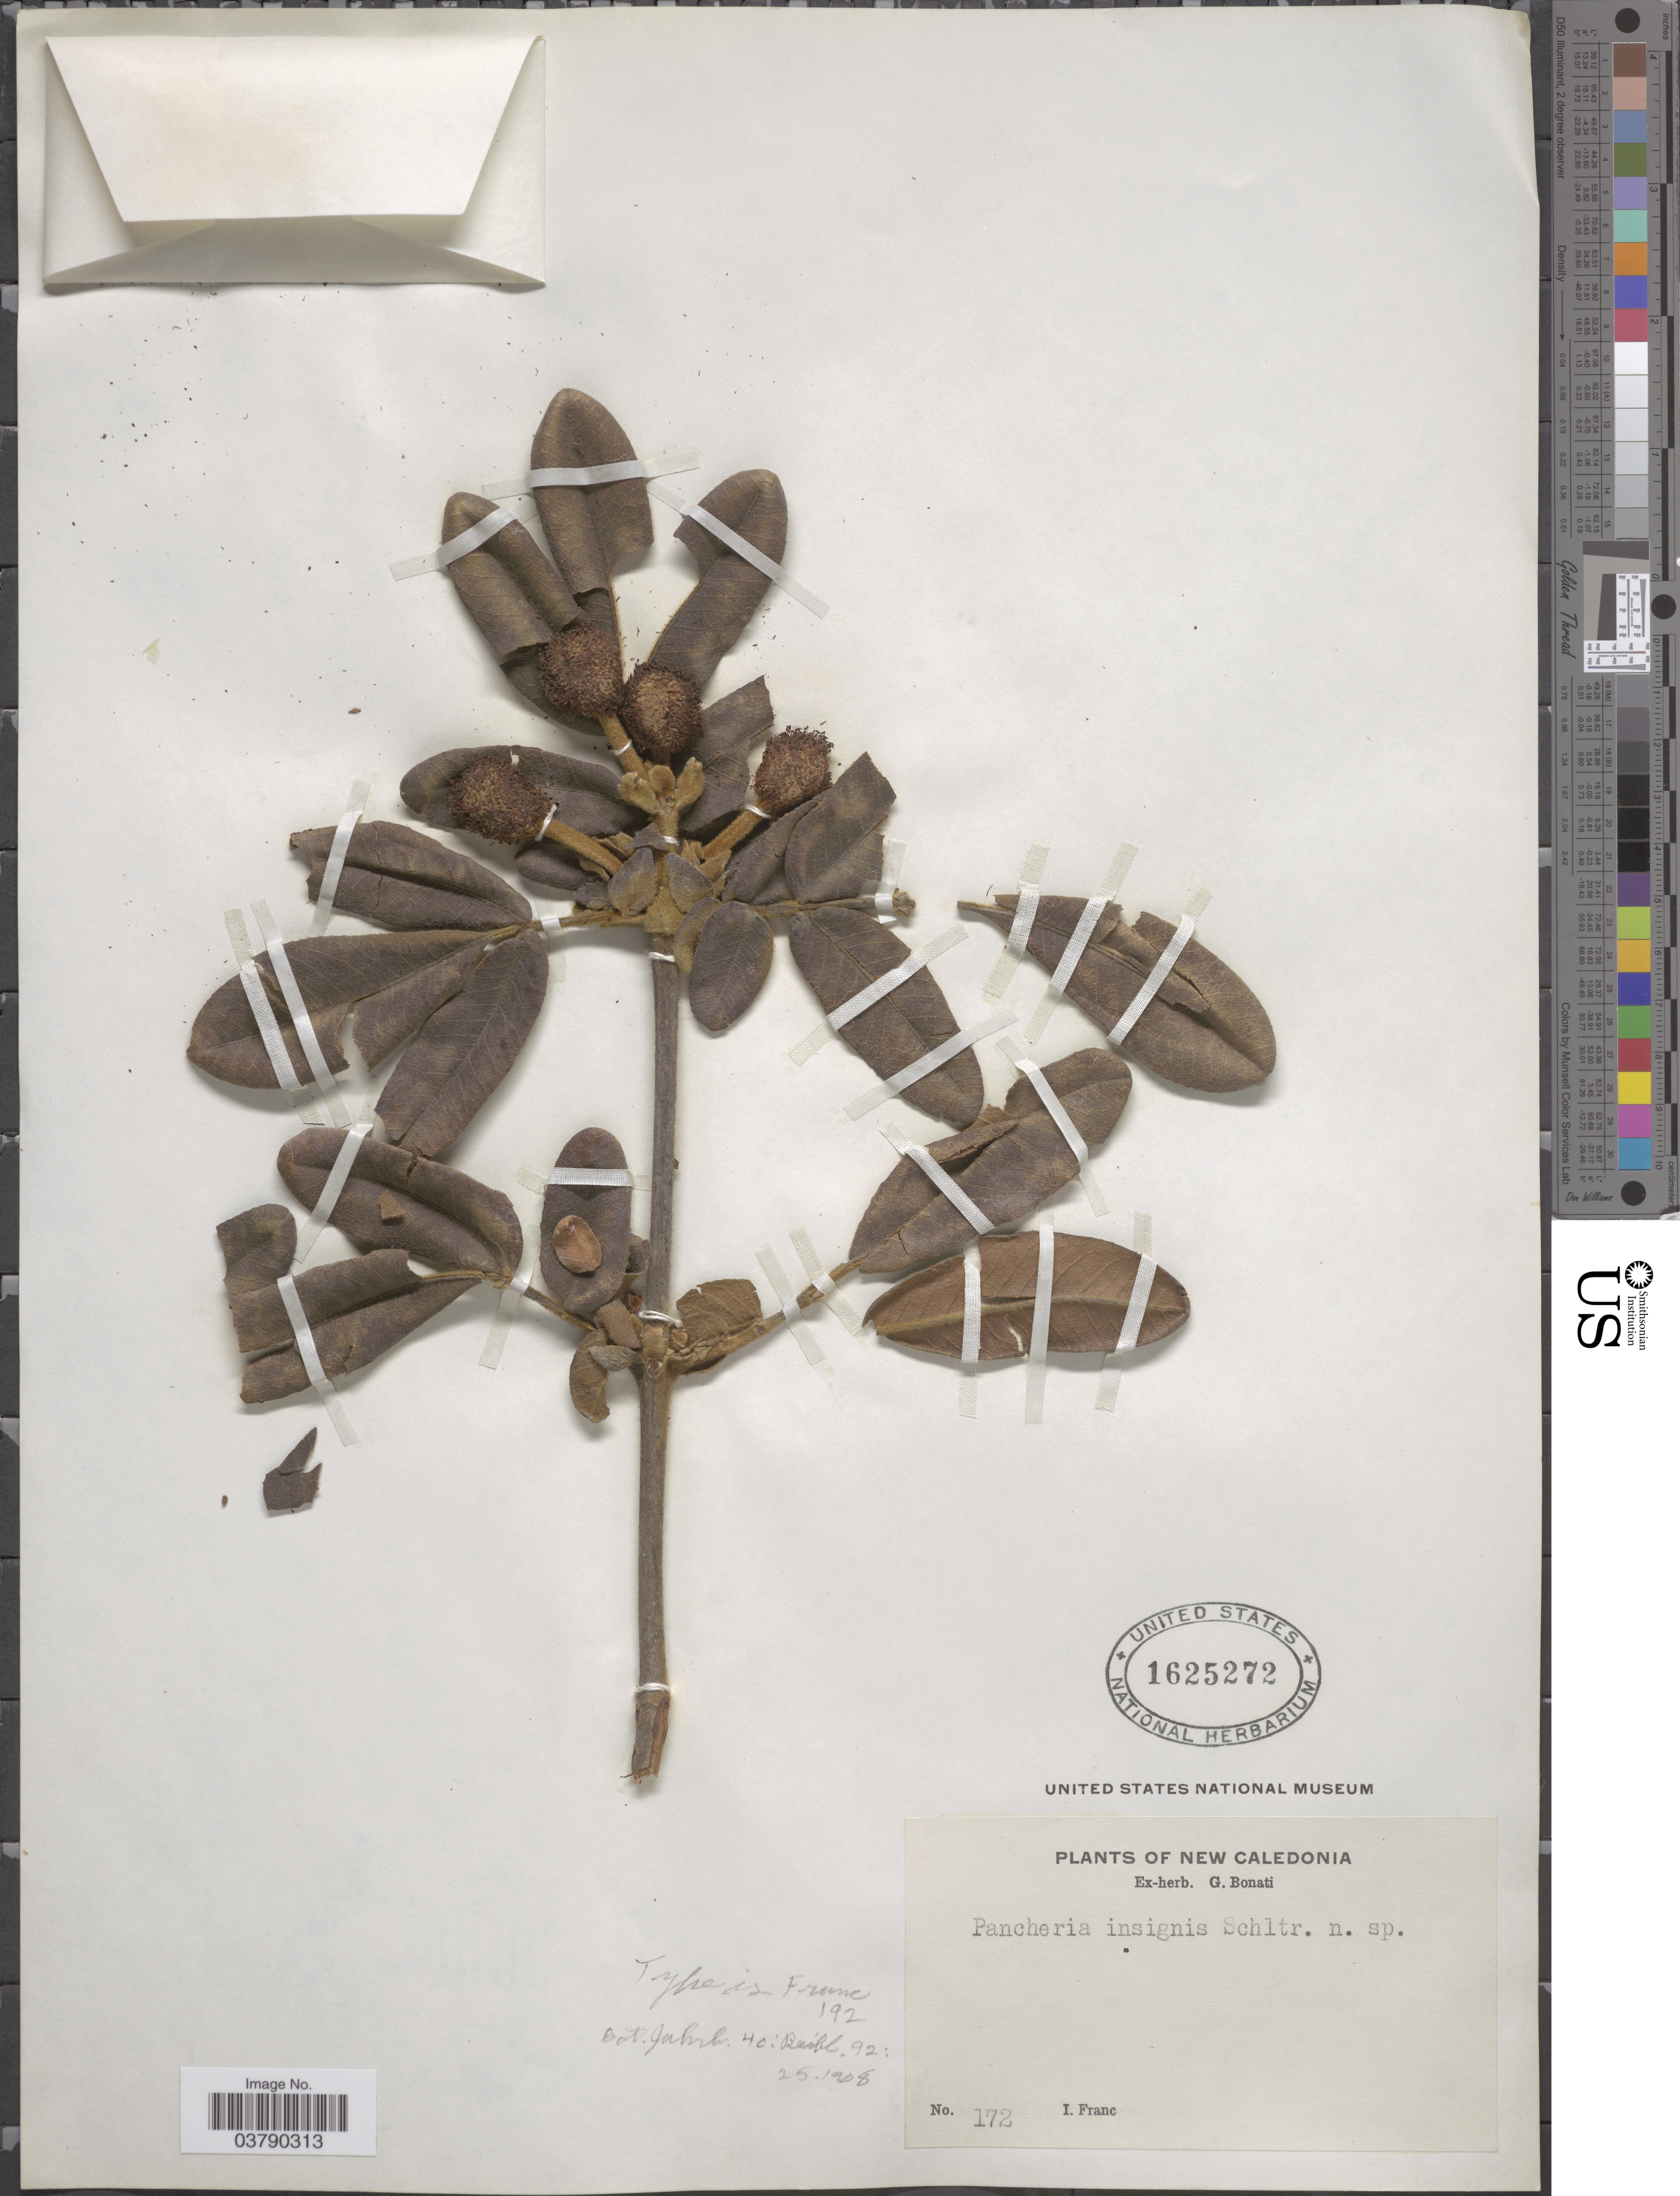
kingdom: Plantae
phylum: Tracheophyta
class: Magnoliopsida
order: Oxalidales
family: Cunoniaceae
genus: Pancheria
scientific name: Pancheria insignis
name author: Schltr.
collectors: I. Franc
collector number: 172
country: New Caledonia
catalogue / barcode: US 1625272